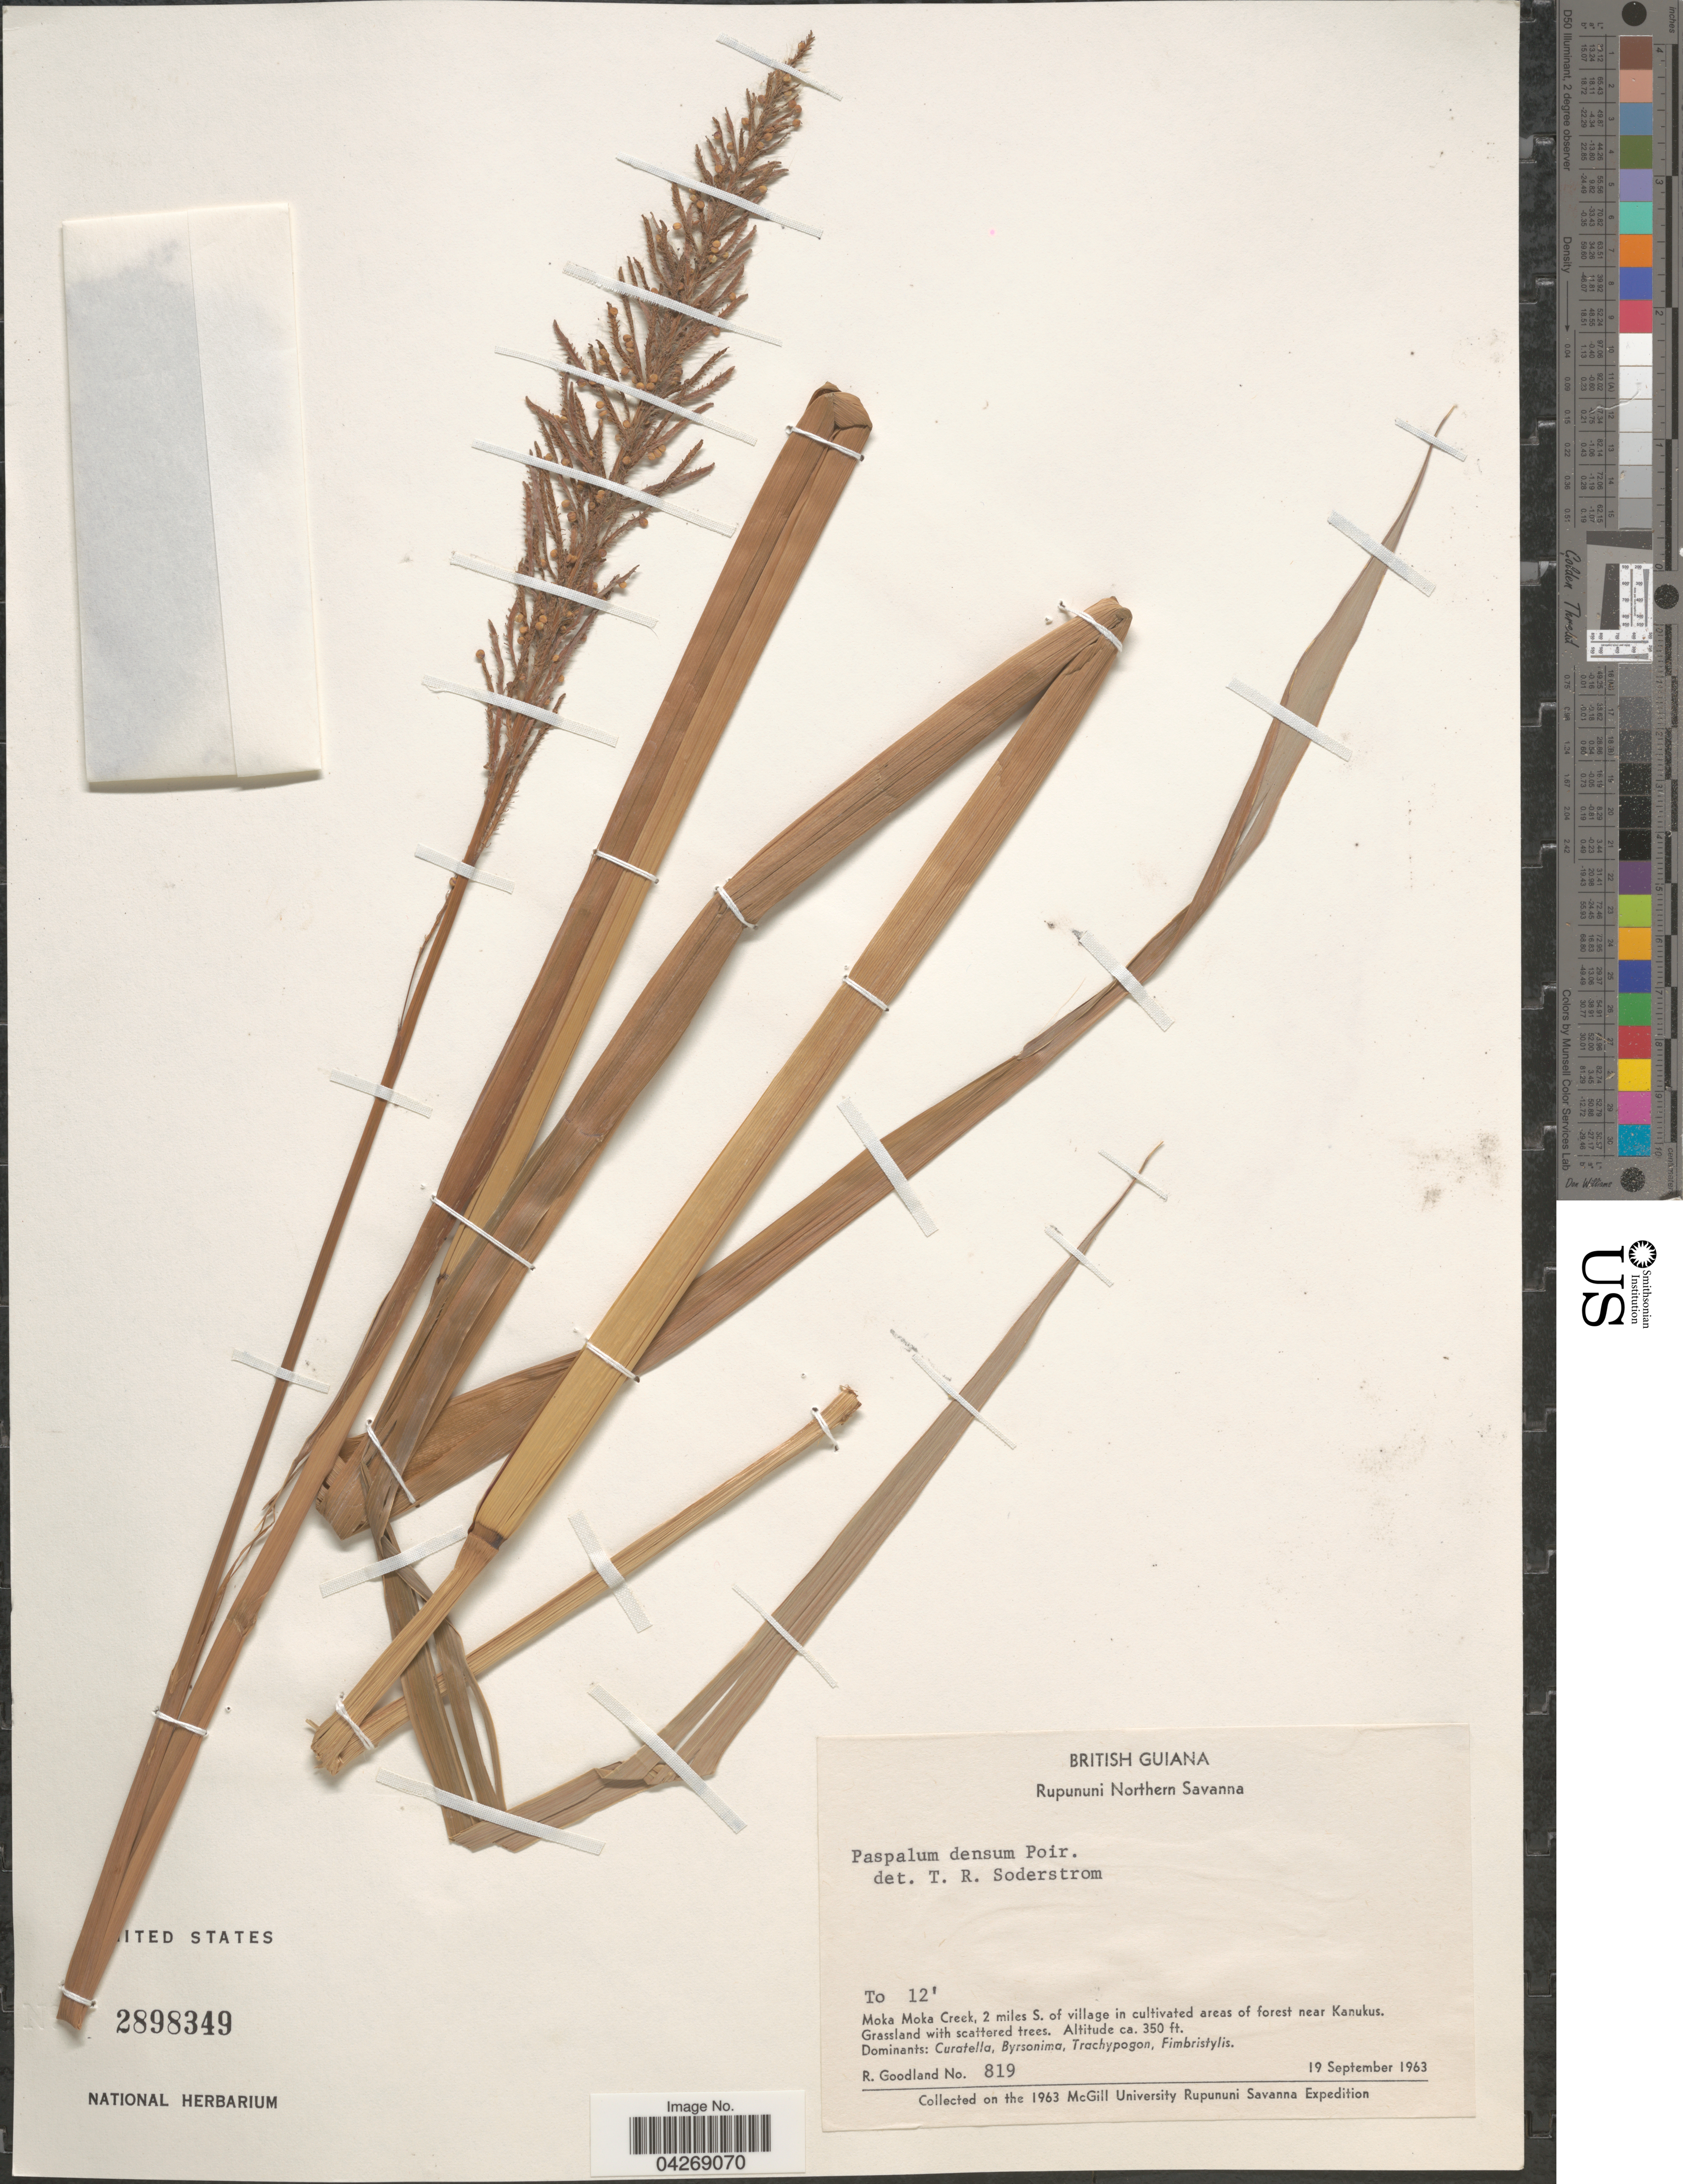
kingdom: Plantae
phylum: Tracheophyta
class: Liliopsida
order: Poales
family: Poaceae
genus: Paspalum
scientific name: Paspalum densum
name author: Poir.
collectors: R. Goodland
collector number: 819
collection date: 1963-09-19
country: Guyana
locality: British Guiana. Rupununi Northern Savanna. To 12'. Moka Moka Creek, 2 miles S. of village in cultivated areas of forest near Kanukus,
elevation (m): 107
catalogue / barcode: US 2898349